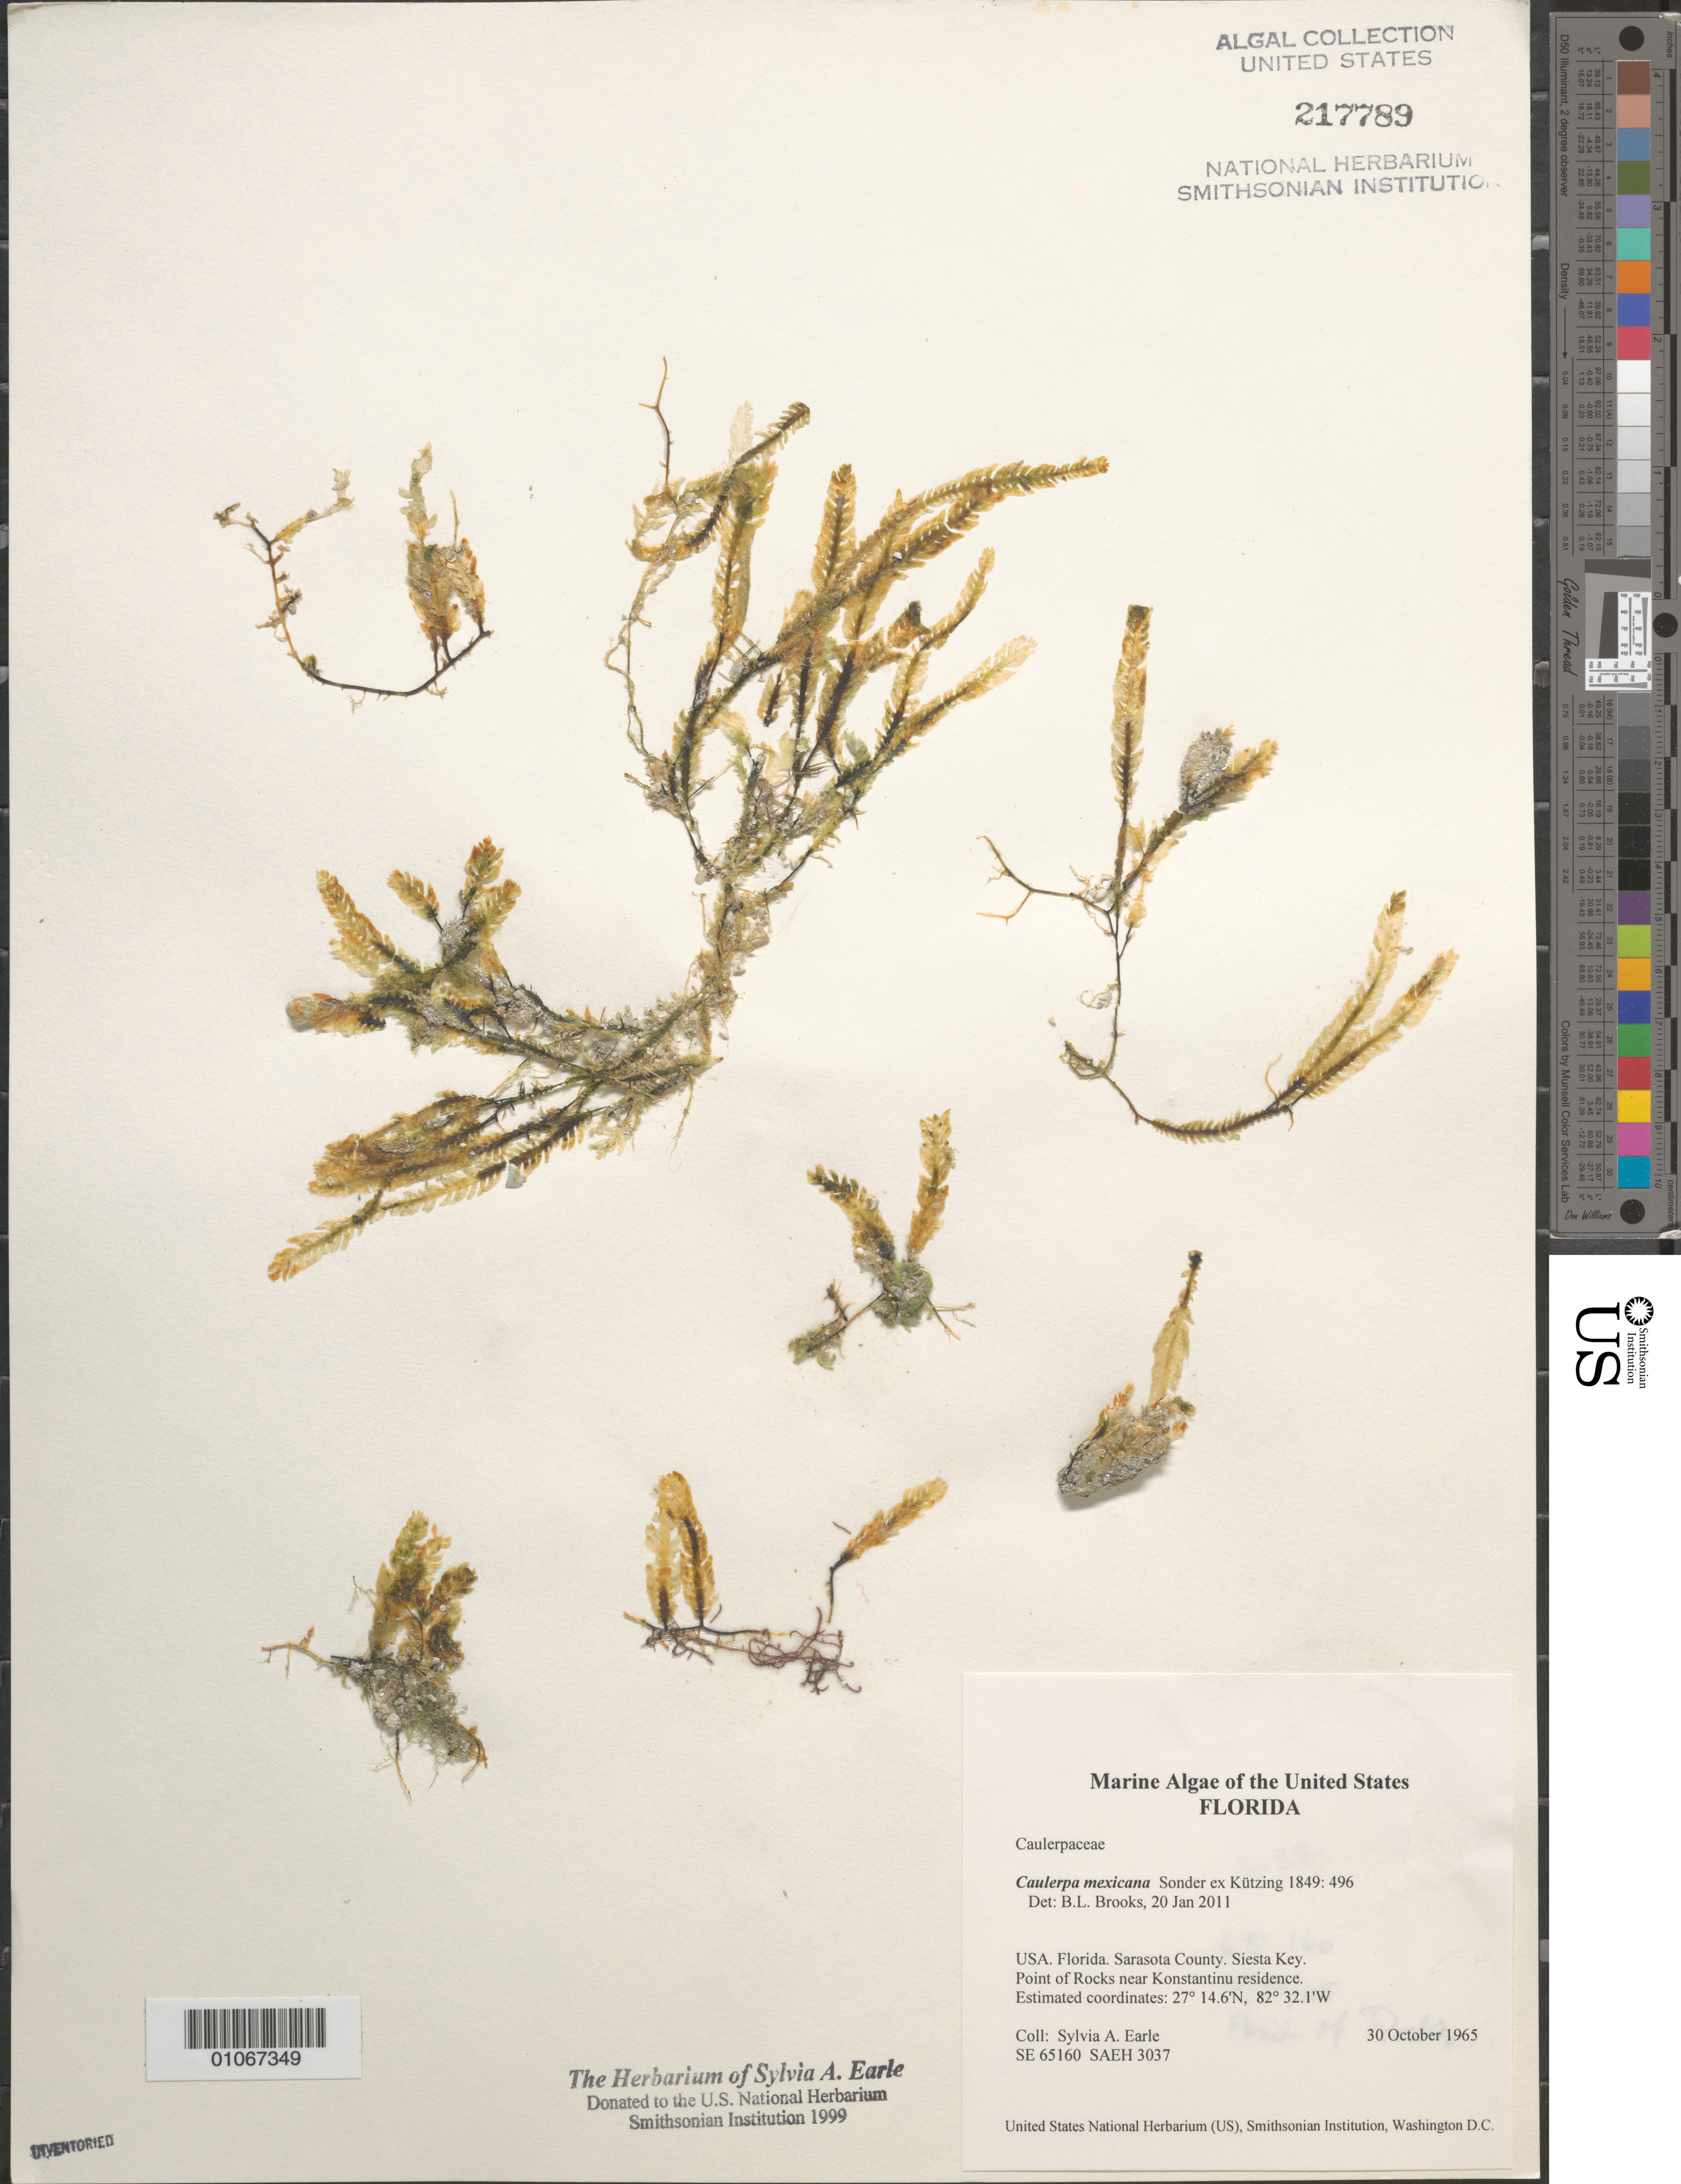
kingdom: Plantae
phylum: Chlorophyta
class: Ulvophyceae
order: Bryopsidales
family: Caulerpaceae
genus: Caulerpa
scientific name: Caulerpa mexicana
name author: Sond. ex Kütz.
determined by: Brooks, B. L., (BOT), Smithsonian Institution - National Museum of Natural History (UNITED STATES)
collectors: S. A. Earle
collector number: SE 65160 & SAEH 3037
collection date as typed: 30 Oct 1965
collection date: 1965-10-30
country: United States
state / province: Florida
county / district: Sarasota County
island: Siesta Key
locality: Point of Rocks near Konstantinu residence, Sarasota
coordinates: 27 14.6'N, 82 32.1'W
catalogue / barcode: US 217789